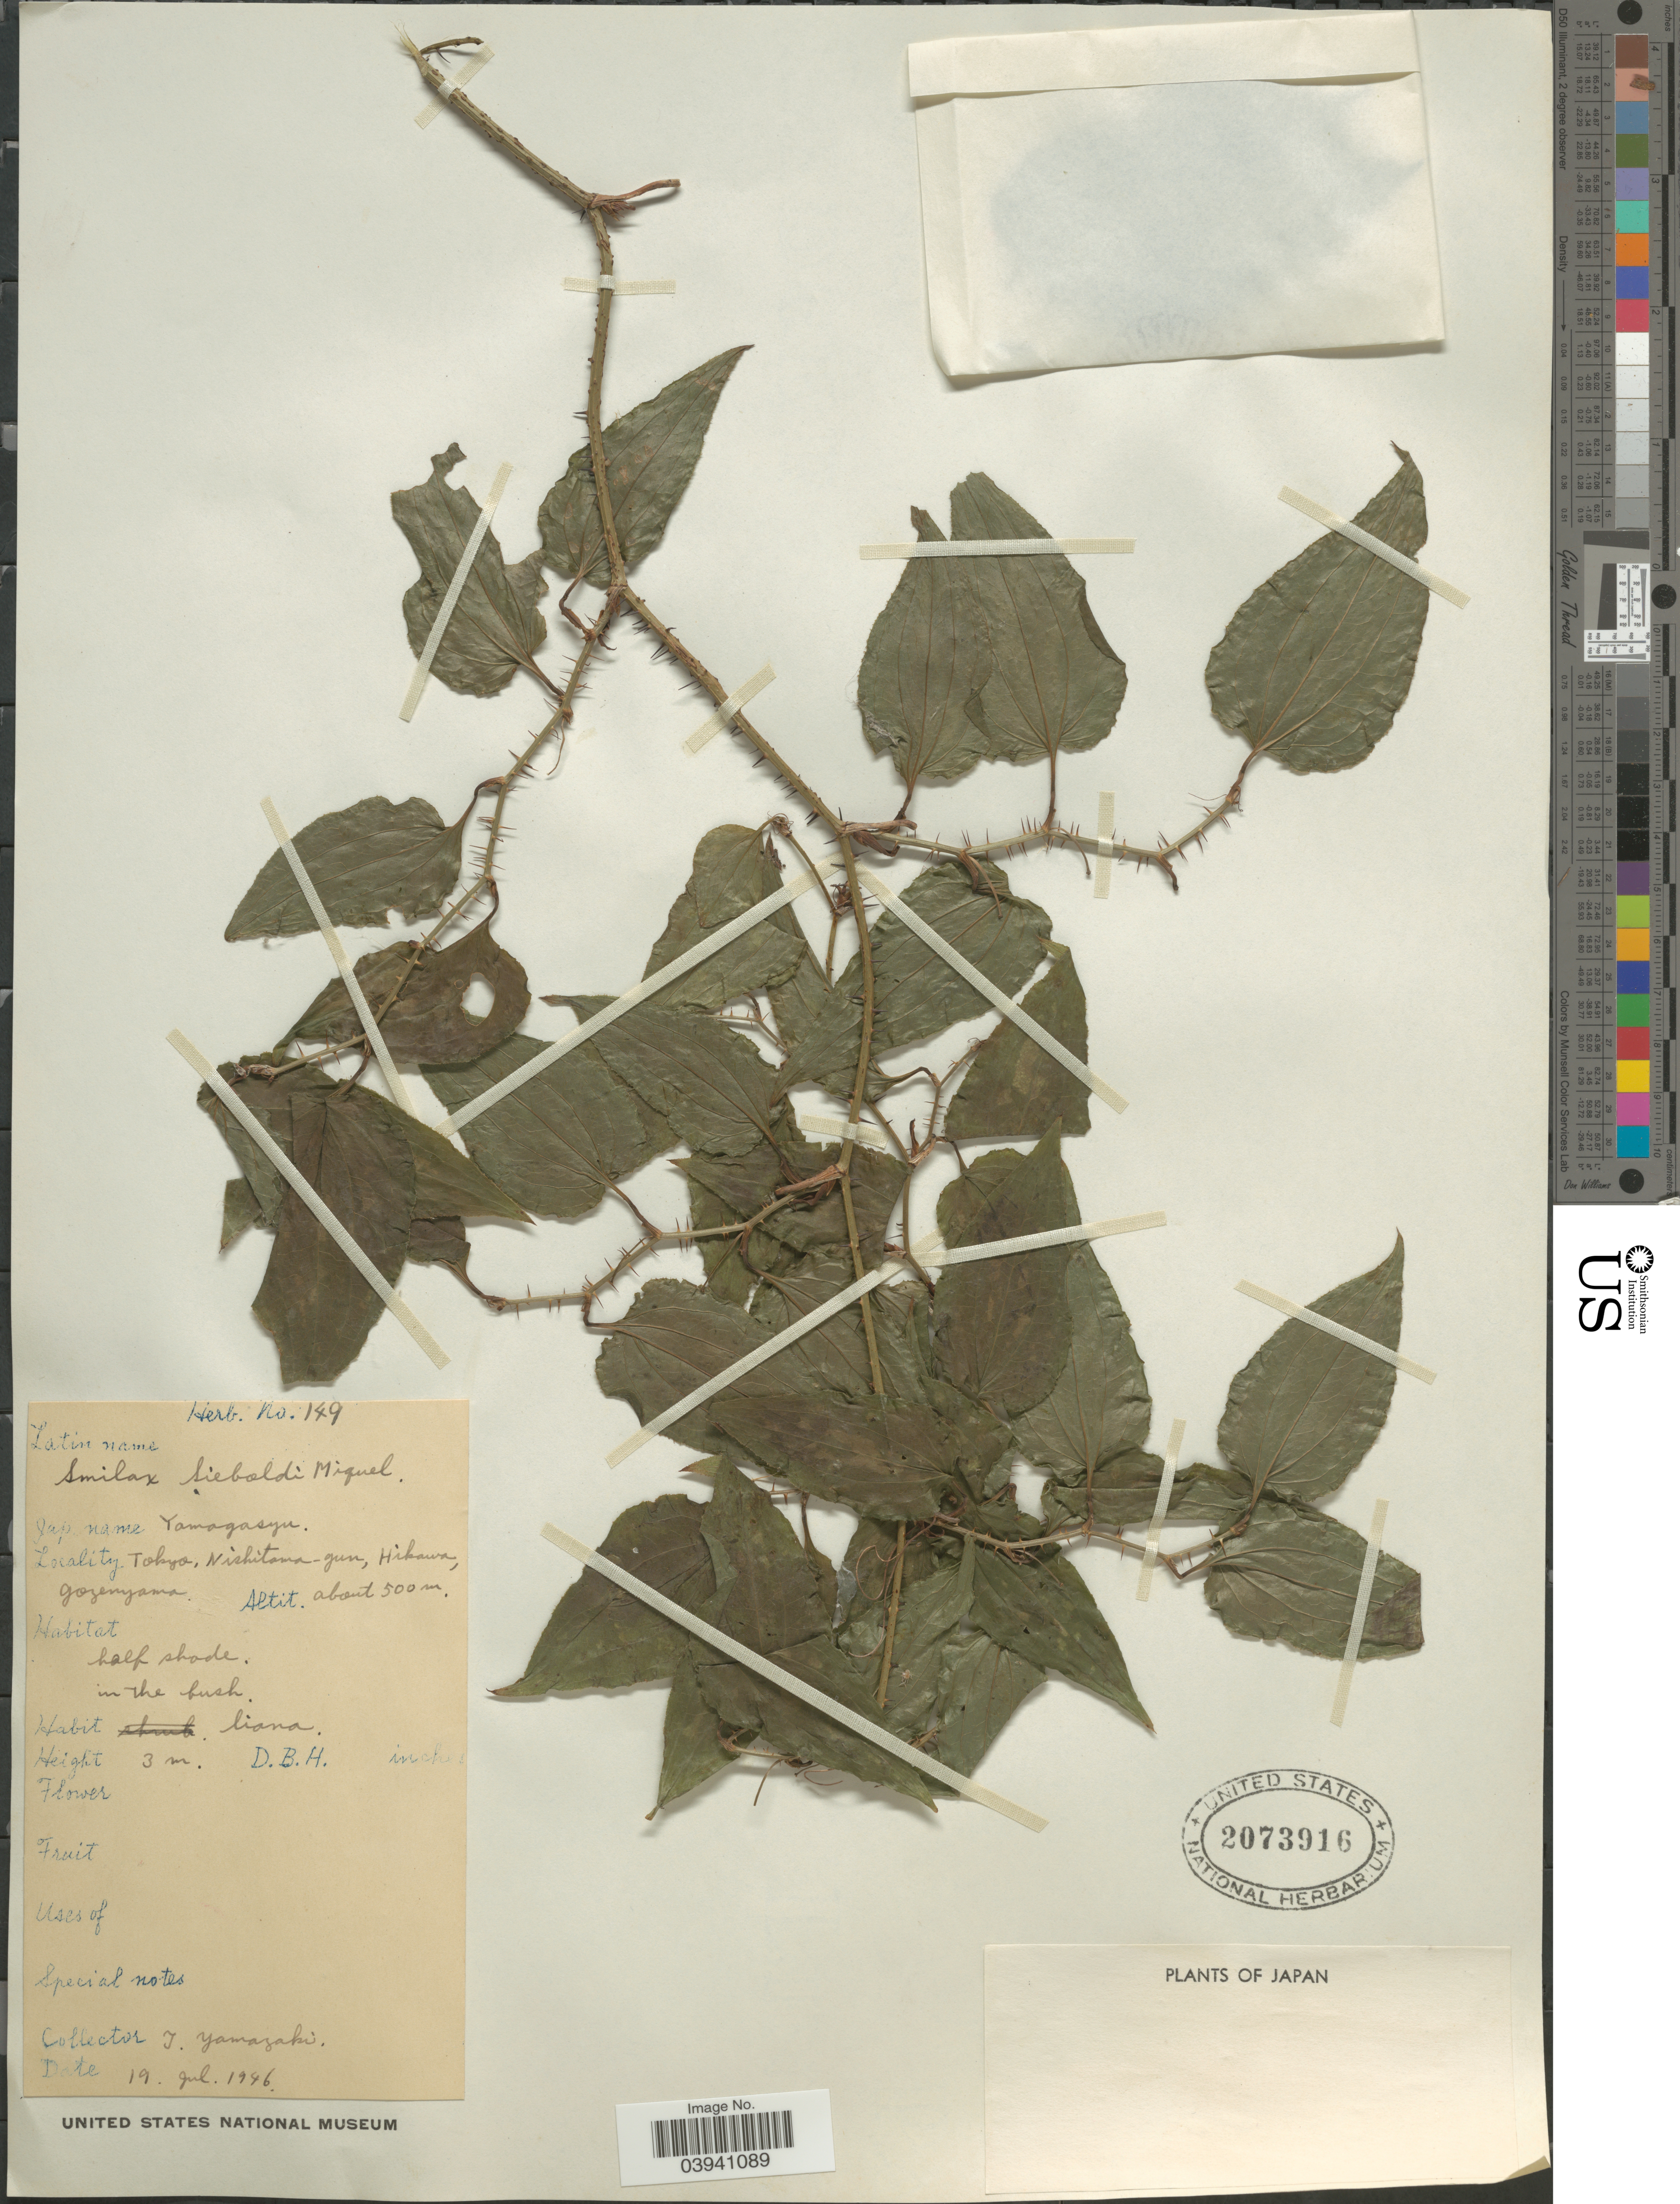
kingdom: Plantae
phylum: Tracheophyta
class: Liliopsida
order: Liliales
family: Smilacaceae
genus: Smilax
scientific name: Smilax sieboldii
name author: Miq.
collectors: T. Yamazaki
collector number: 149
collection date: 1946-07-19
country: Japan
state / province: Tokyo, Federal City of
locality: Tokyo, Nishitama-gun, Hikawa, Gozenyama.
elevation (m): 500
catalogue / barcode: US 2073916